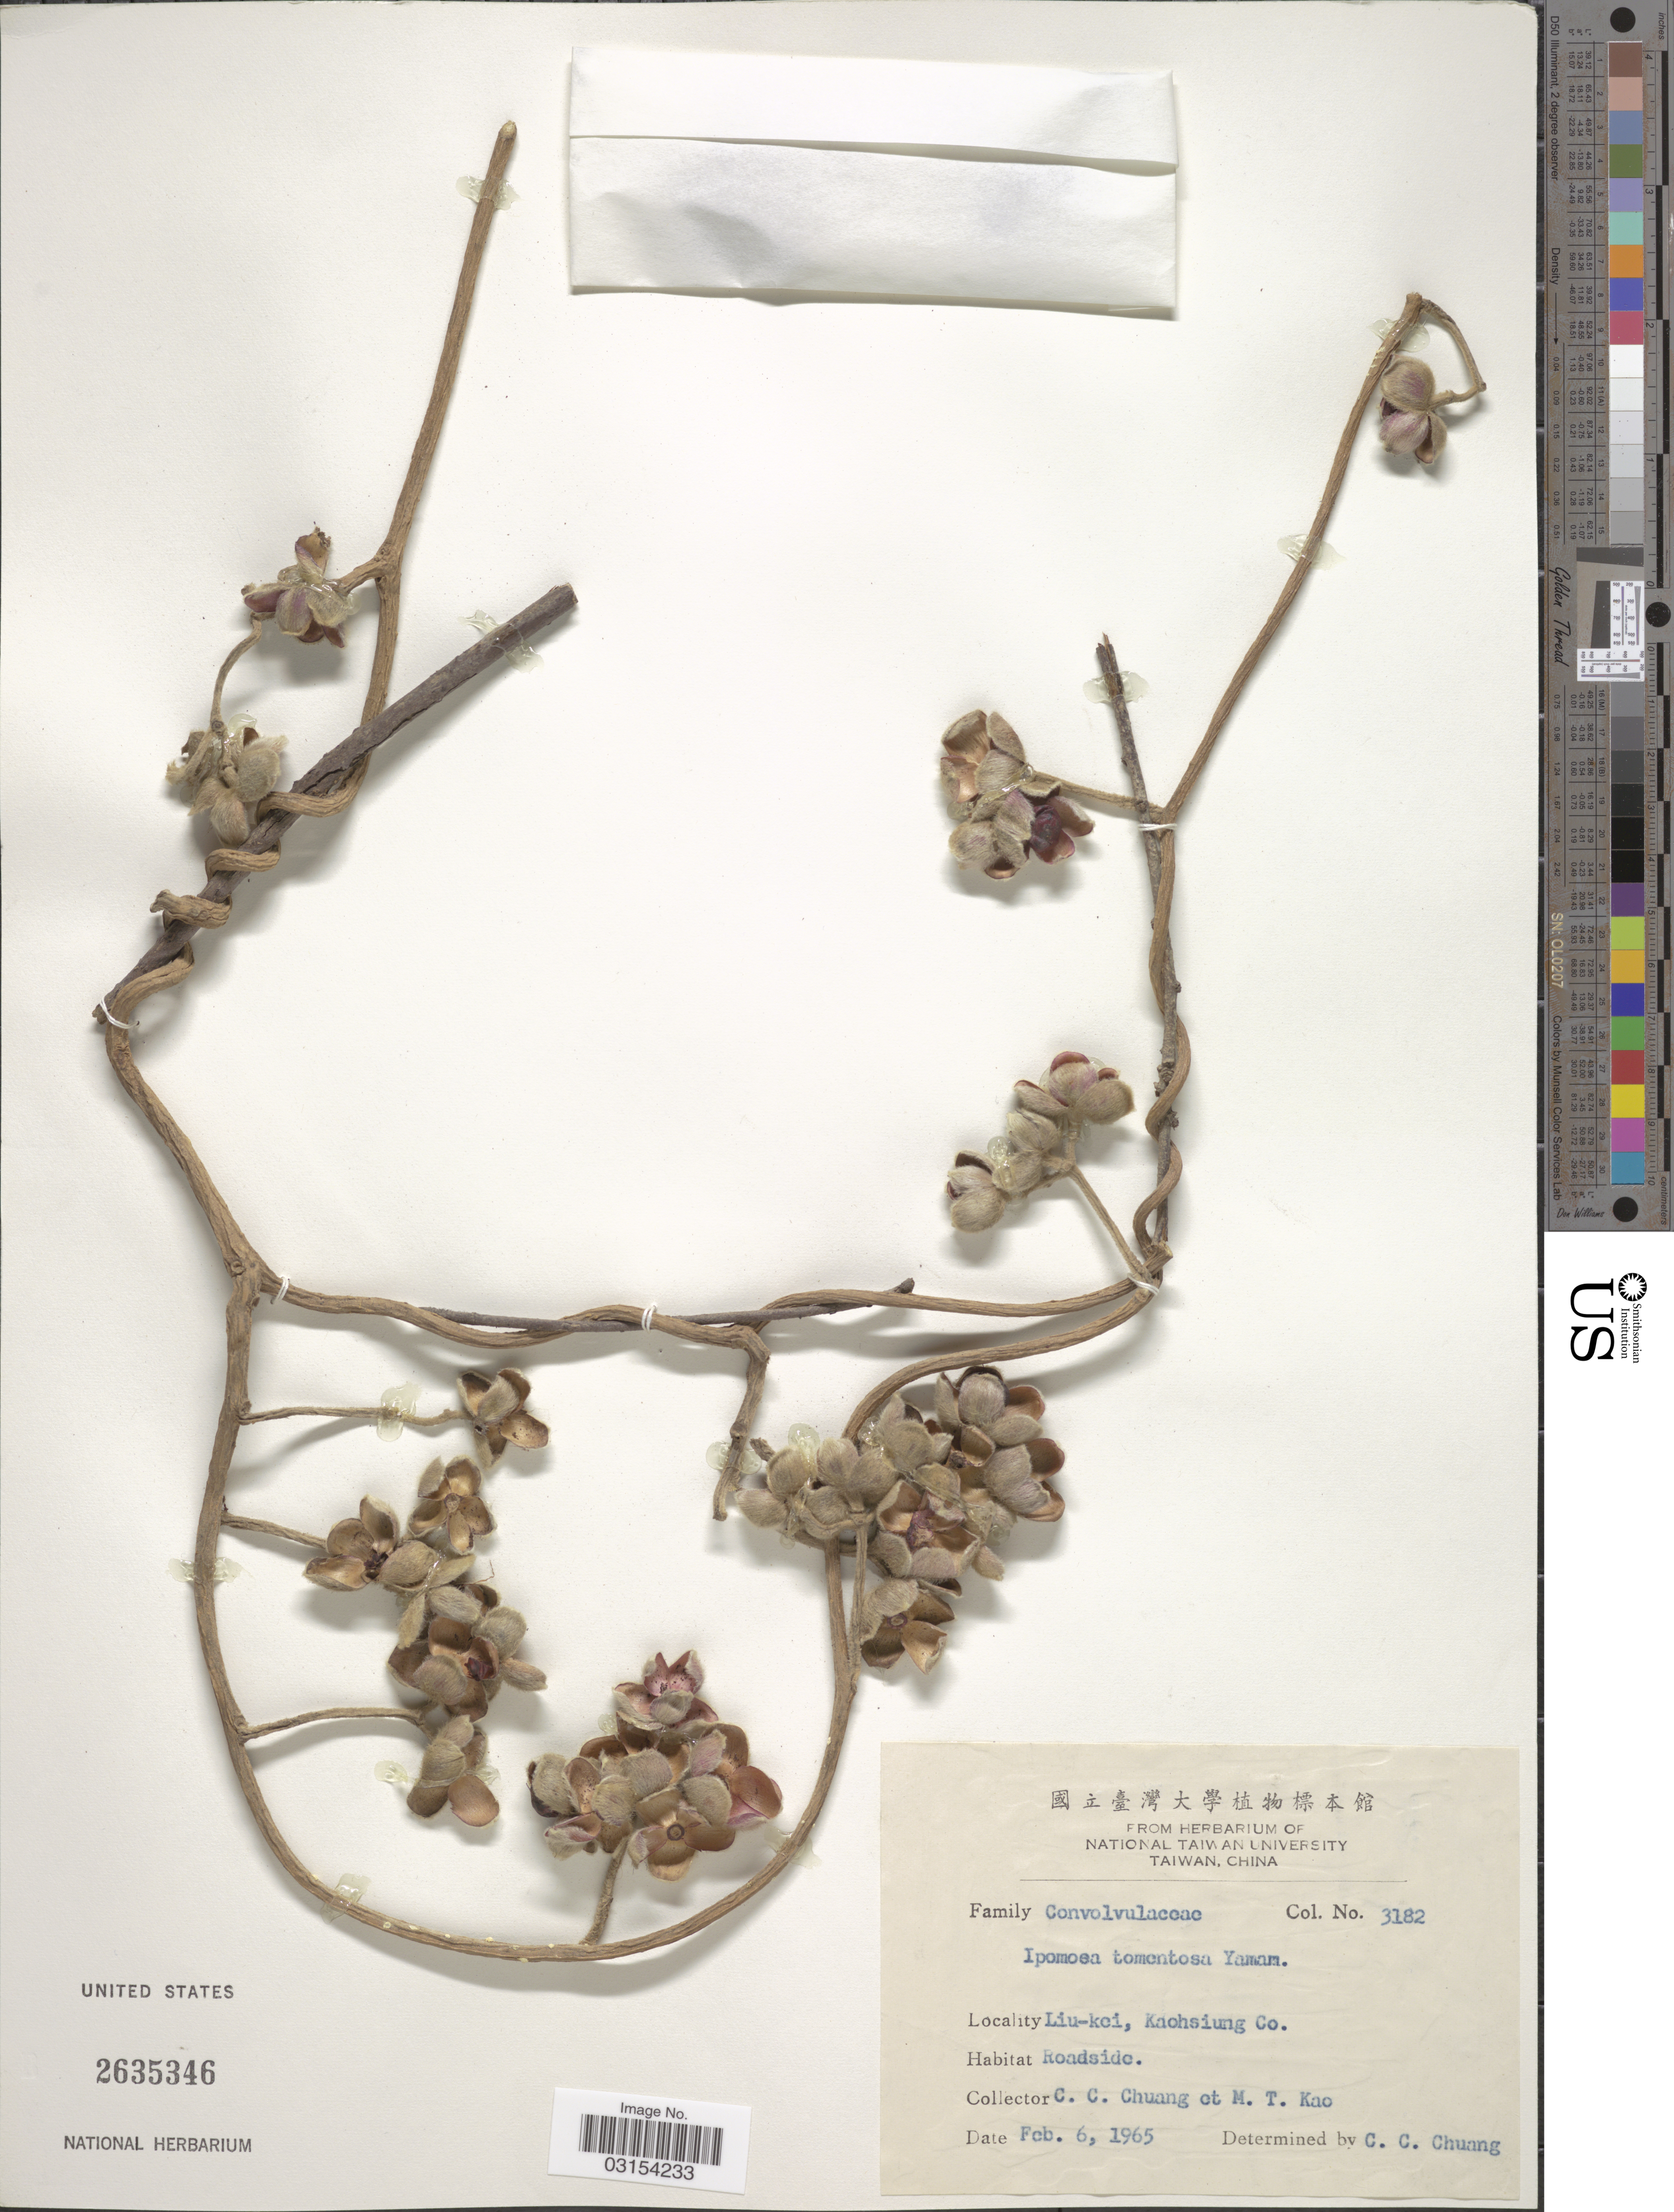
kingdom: Plantae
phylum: Tracheophyta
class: Magnoliopsida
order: Solanales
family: Convolvulaceae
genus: Ipomoea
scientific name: Ipomoea tomentosa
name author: Choisy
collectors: C. C. Chuang & M. T. Kao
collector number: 3182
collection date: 1965-02-06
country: Taiwan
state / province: Kaohsiung City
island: Taiwan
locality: Liu-kei, Kaohsiung Co., Roadside.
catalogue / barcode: US 2635346